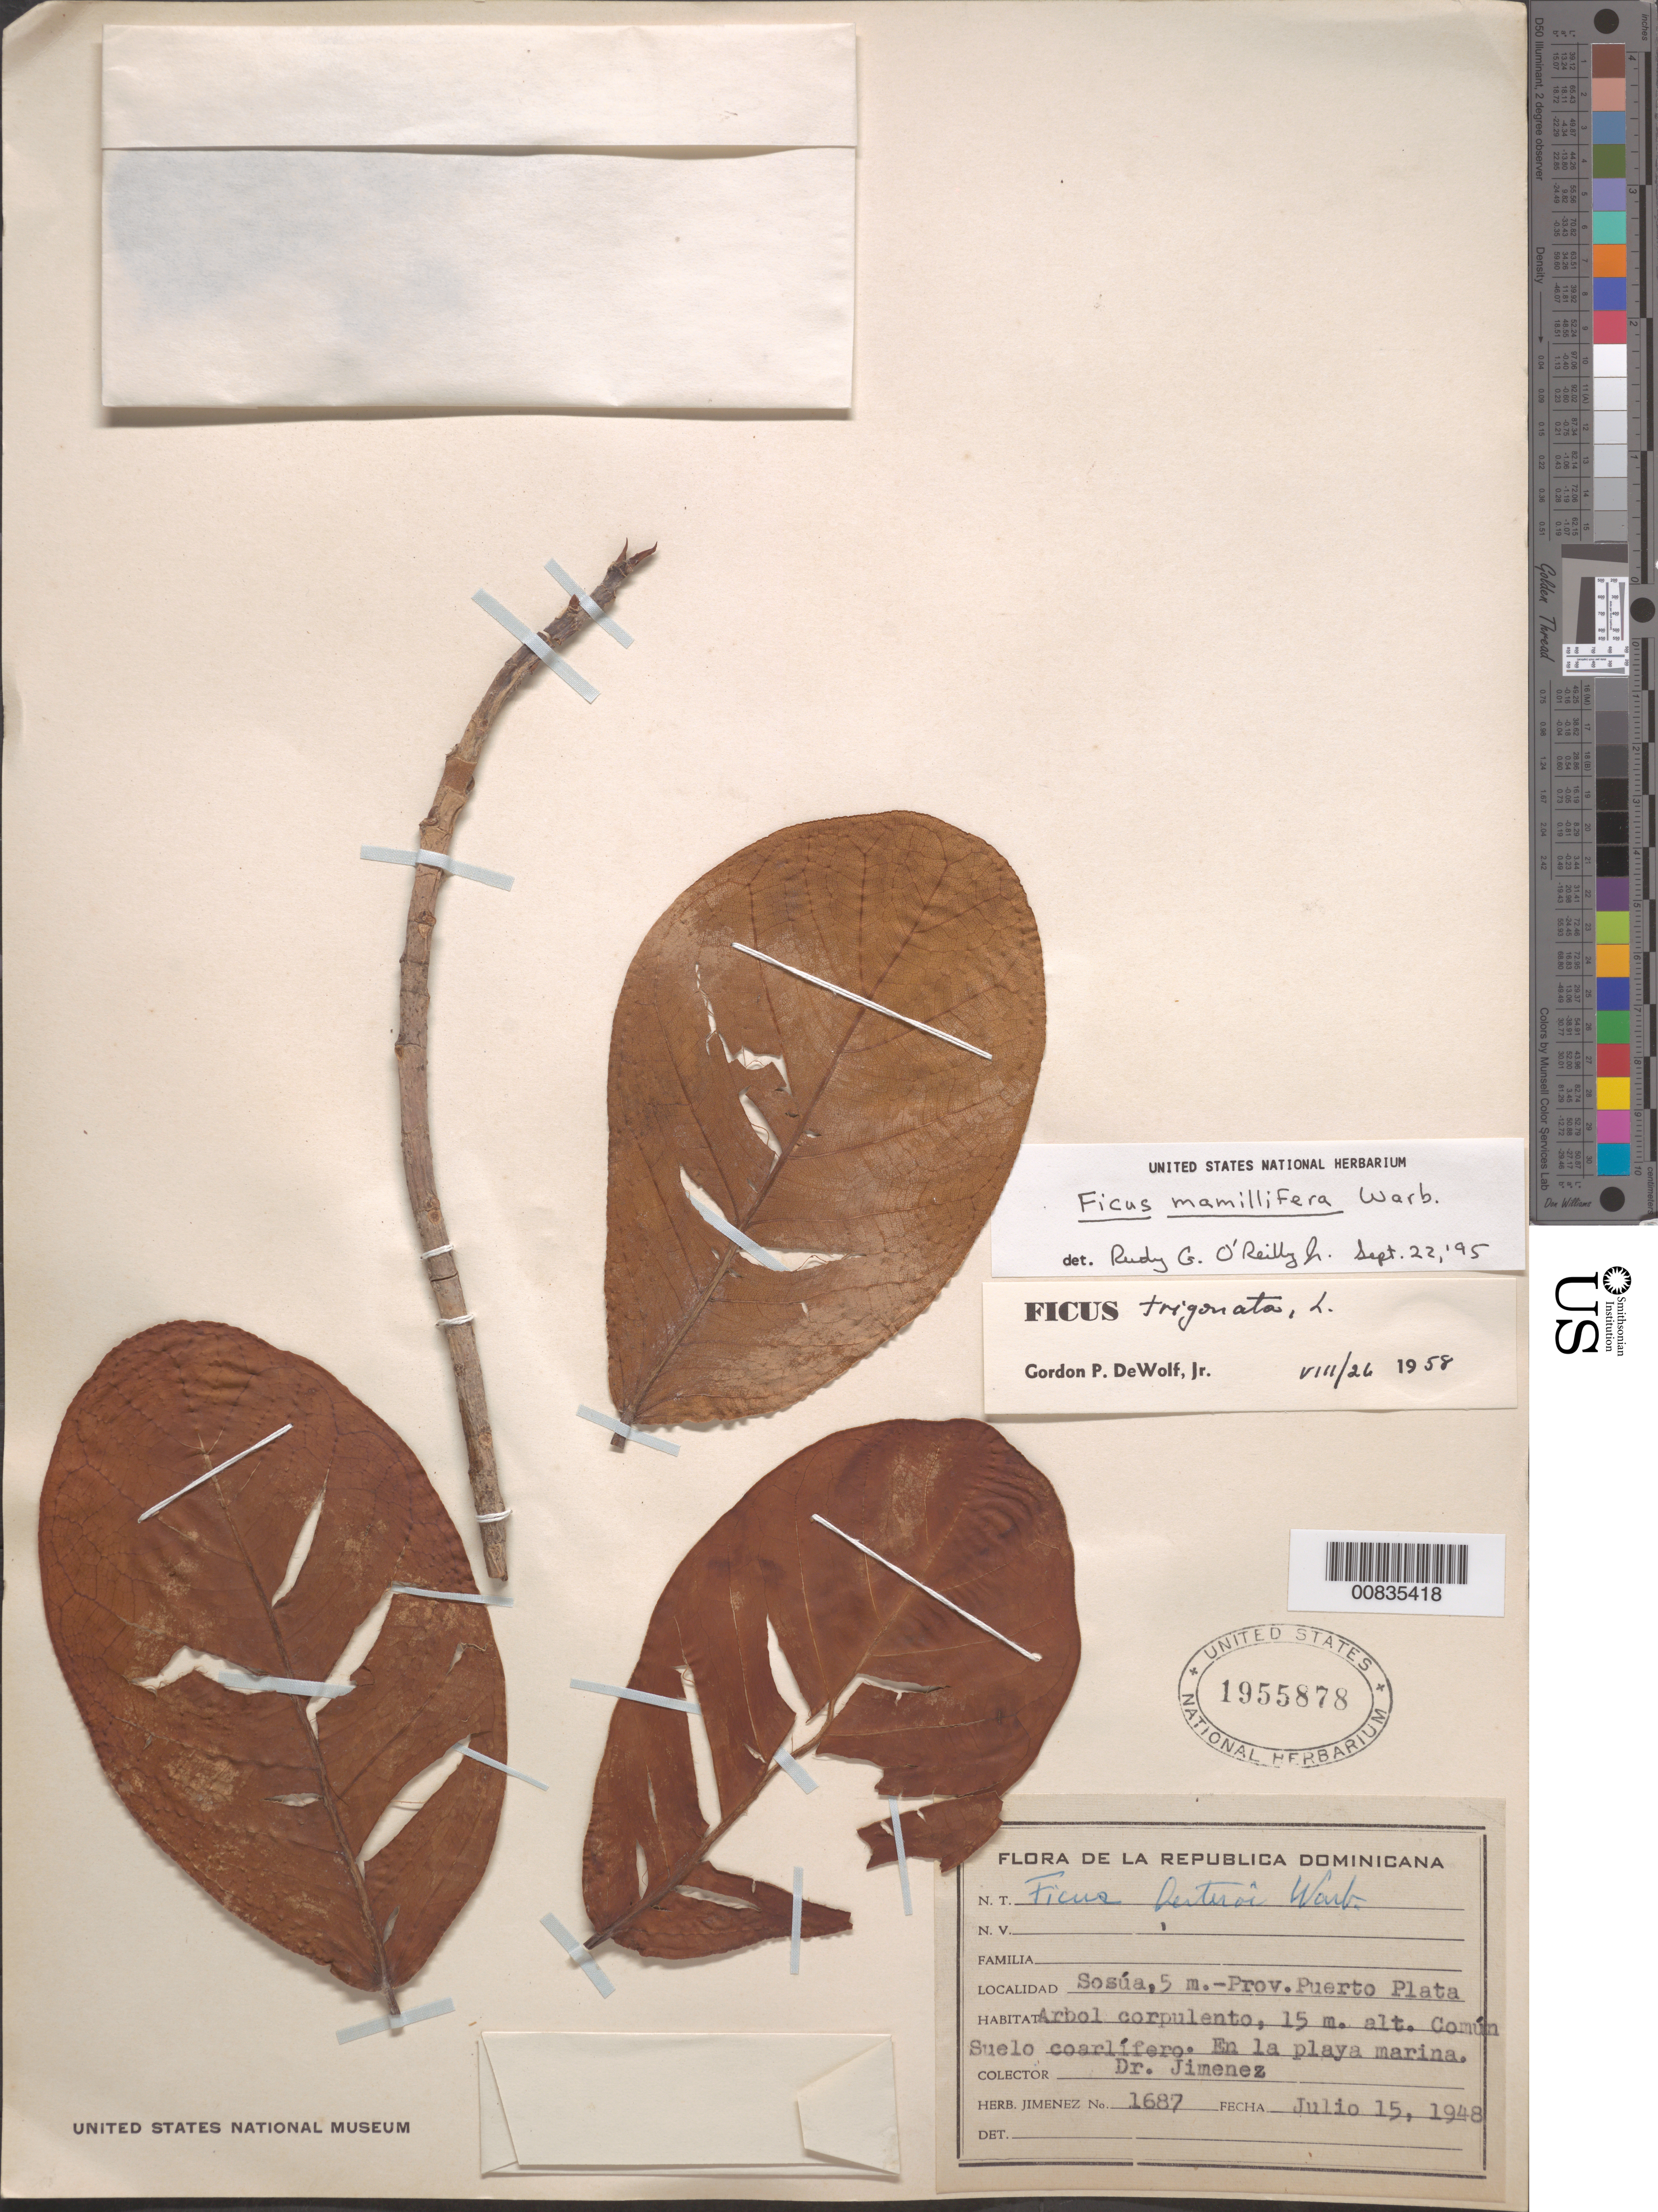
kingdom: Plantae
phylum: Tracheophyta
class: Magnoliopsida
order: Rosales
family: Moraceae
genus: Ficus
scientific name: Ficus mamillifera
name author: Warb.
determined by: O'Reilly, R. G., Jr., (US), NMNH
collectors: J. J. Jiménez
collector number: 1687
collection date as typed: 15 Jul 1948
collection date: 1948-07-15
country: Dominican Republic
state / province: Puerto Plata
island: Hispaniola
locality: Sosúa.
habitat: Suelo coralífero. En la playa marina.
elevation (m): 5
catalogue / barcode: US 1955878